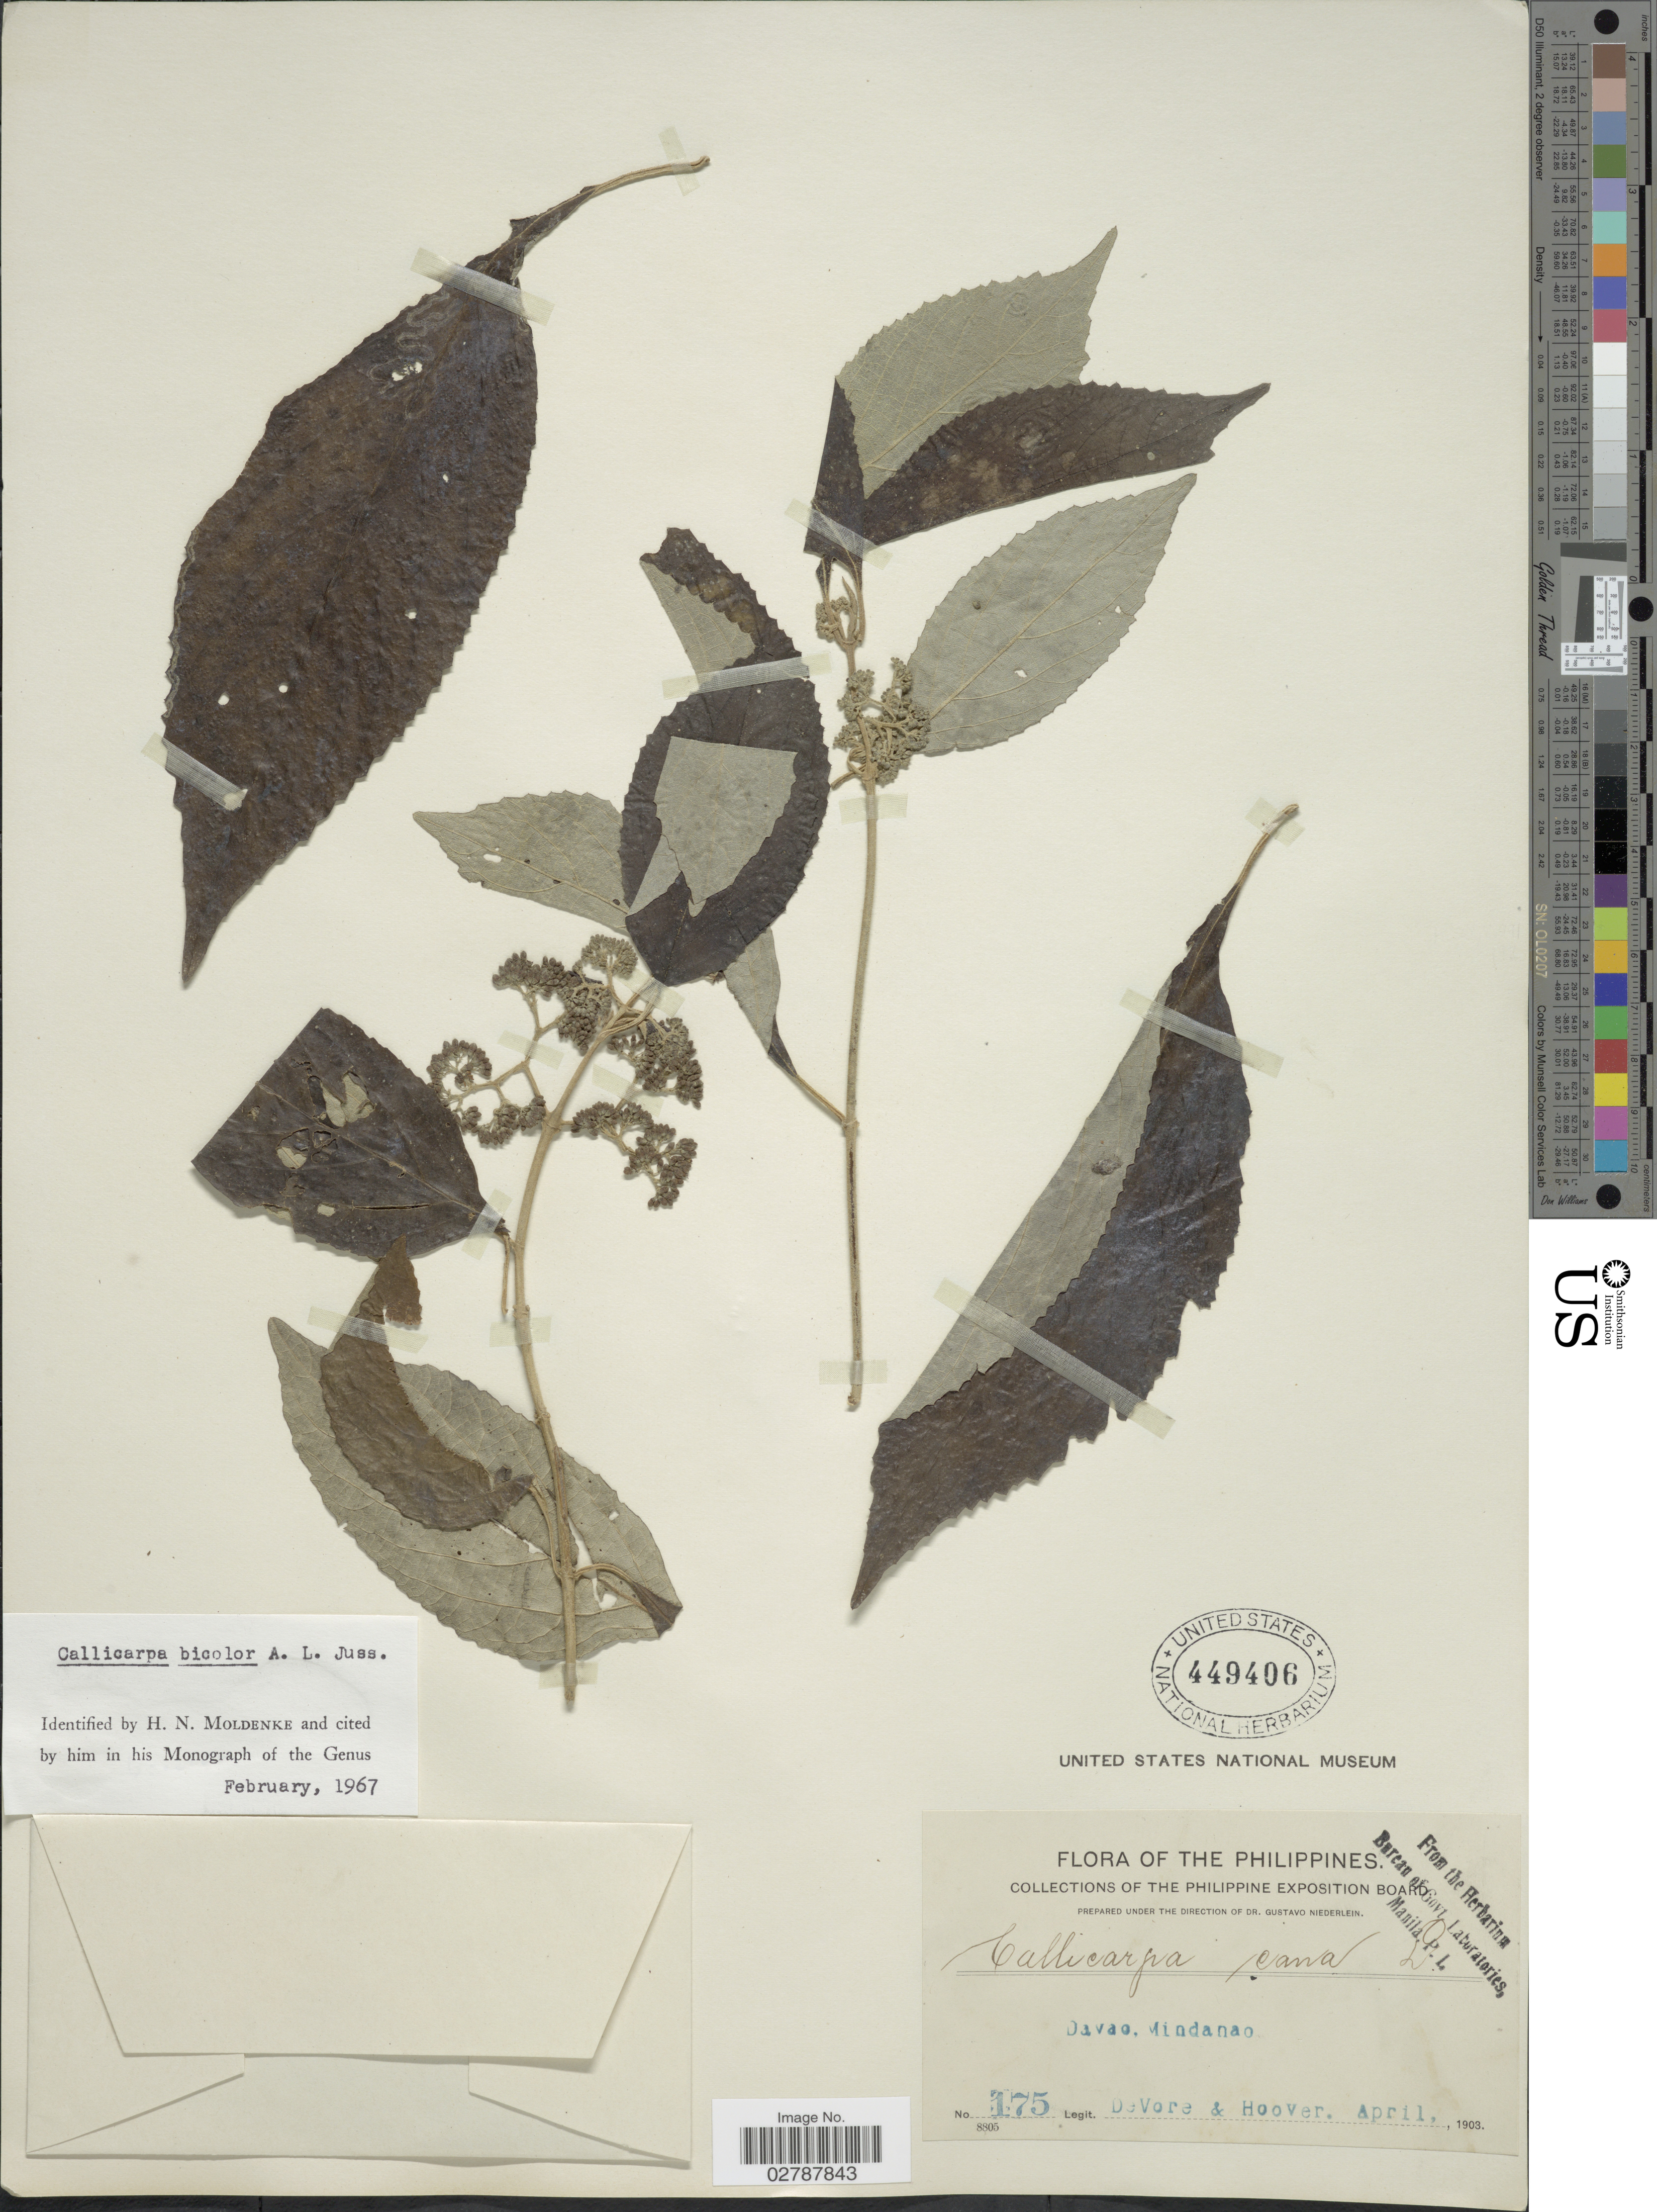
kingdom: Plantae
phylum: Tracheophyta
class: Magnoliopsida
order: Lamiales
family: Lamiaceae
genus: Callicarpa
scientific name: Callicarpa bicolor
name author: Juss.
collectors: B. F. DeVore & -- Hoover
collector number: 175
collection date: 1903-04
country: Philippines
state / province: Davao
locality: Mindanao.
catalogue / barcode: US 449406